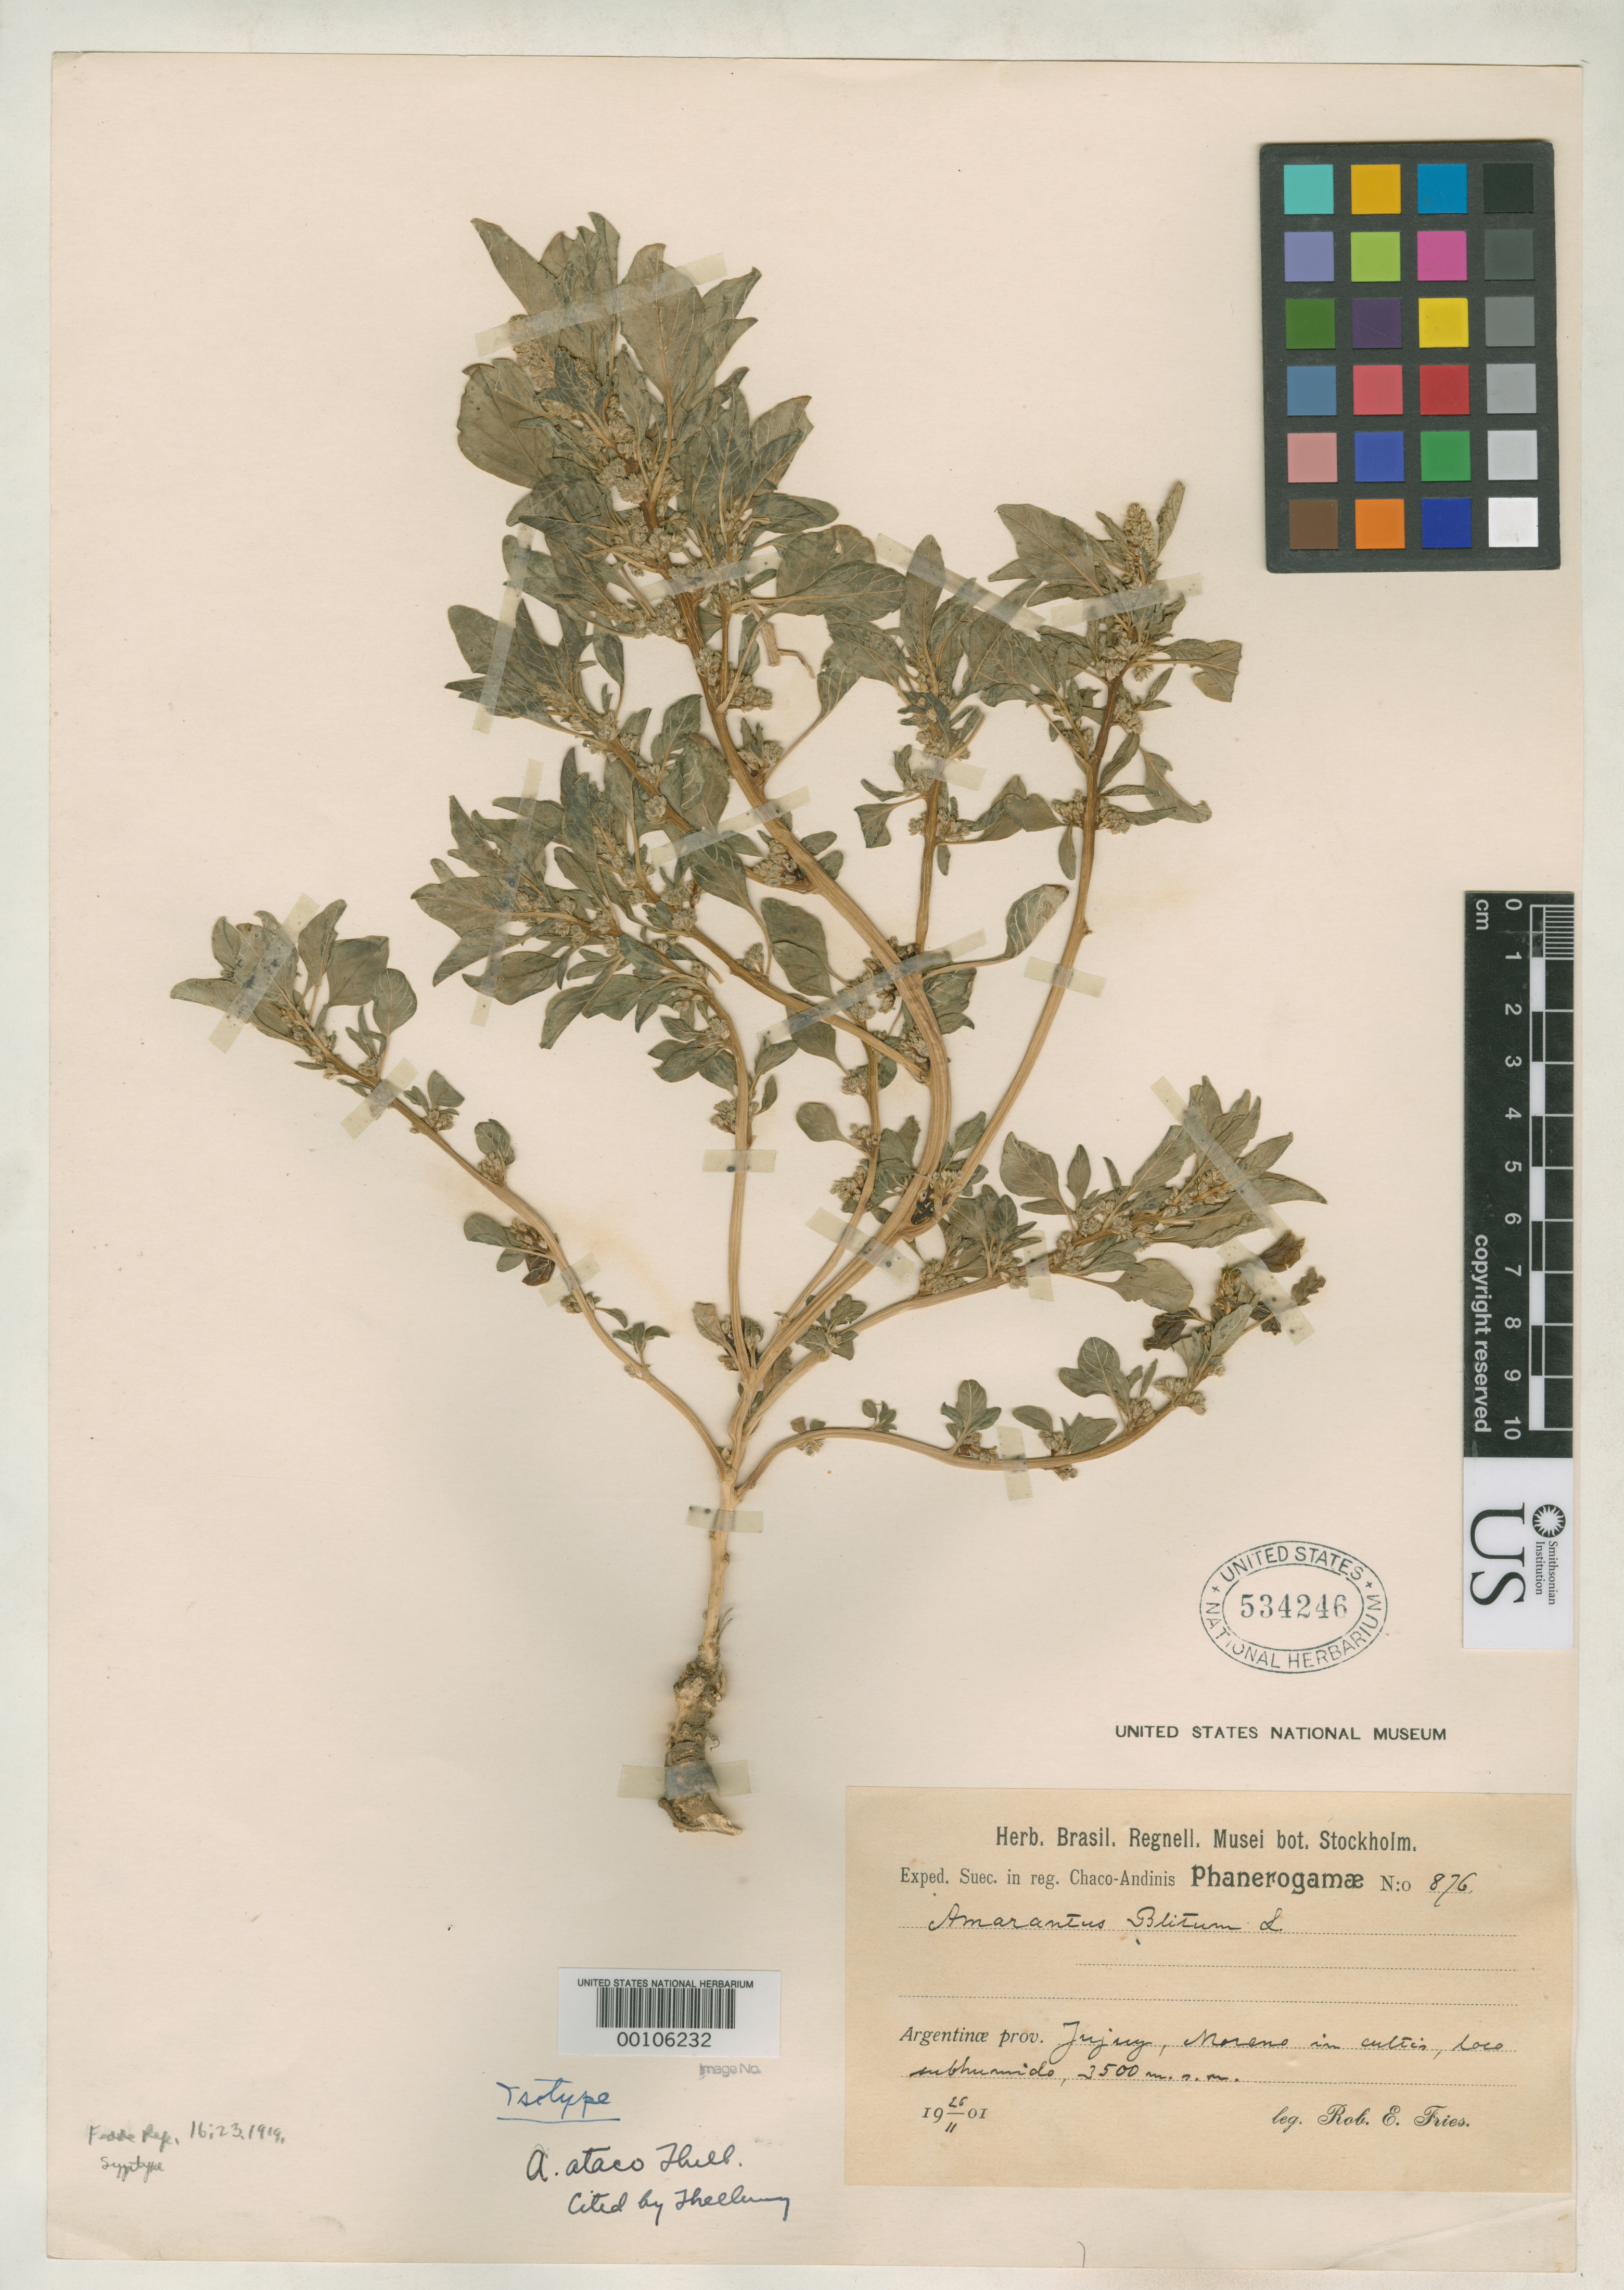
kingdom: Plantae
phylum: Tracheophyta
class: Magnoliopsida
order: Caryophyllales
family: Amaranthaceae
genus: Amaranthus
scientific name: Amaranthus ataco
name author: Thell.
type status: Isosyntype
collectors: R. E. Fries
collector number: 876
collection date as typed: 26 Nov 1901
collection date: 1901-11-26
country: Argentina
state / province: Jujuy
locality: Jujuy.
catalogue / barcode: US 534246